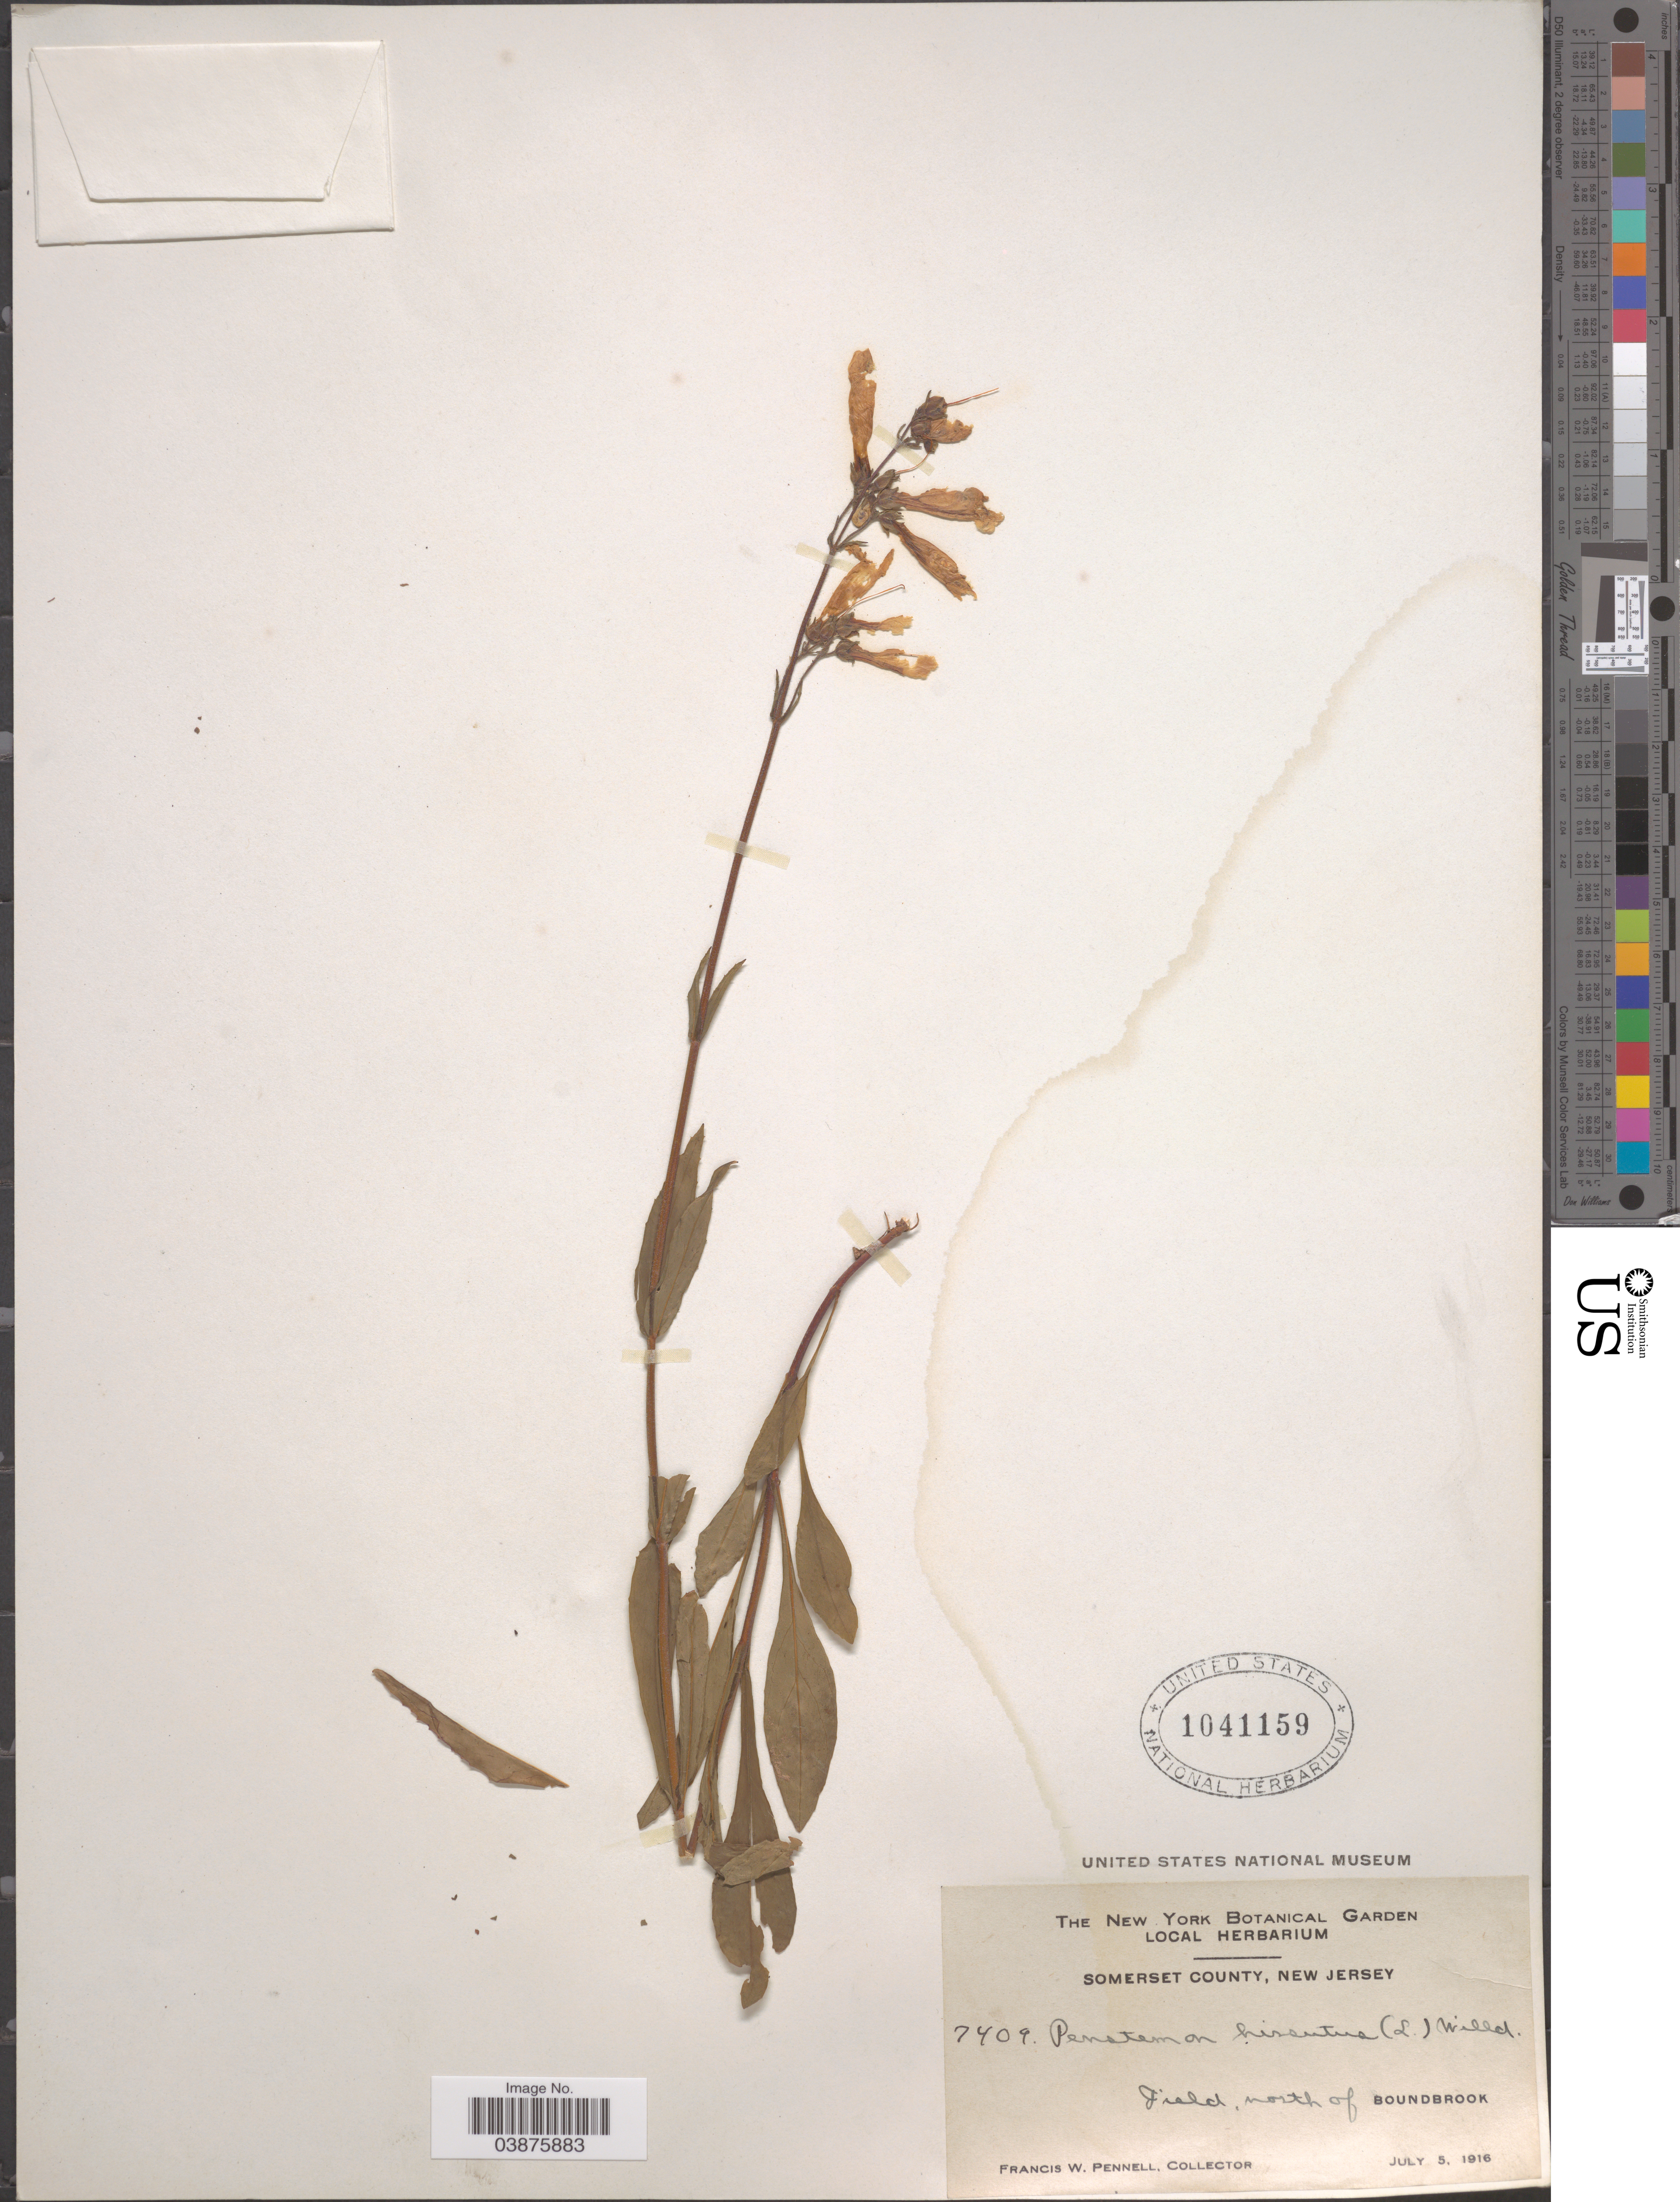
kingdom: Plantae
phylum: Tracheophyta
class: Magnoliopsida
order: Lamiales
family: Plantaginaceae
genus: Penstemon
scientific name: Penstemon hirsutus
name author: (L.) Willd.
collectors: F. W. Pennell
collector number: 7409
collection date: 1916-07-05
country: United States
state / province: New Jersey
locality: Somerset County. Field, north of Boundbrook.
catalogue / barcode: US 1041159